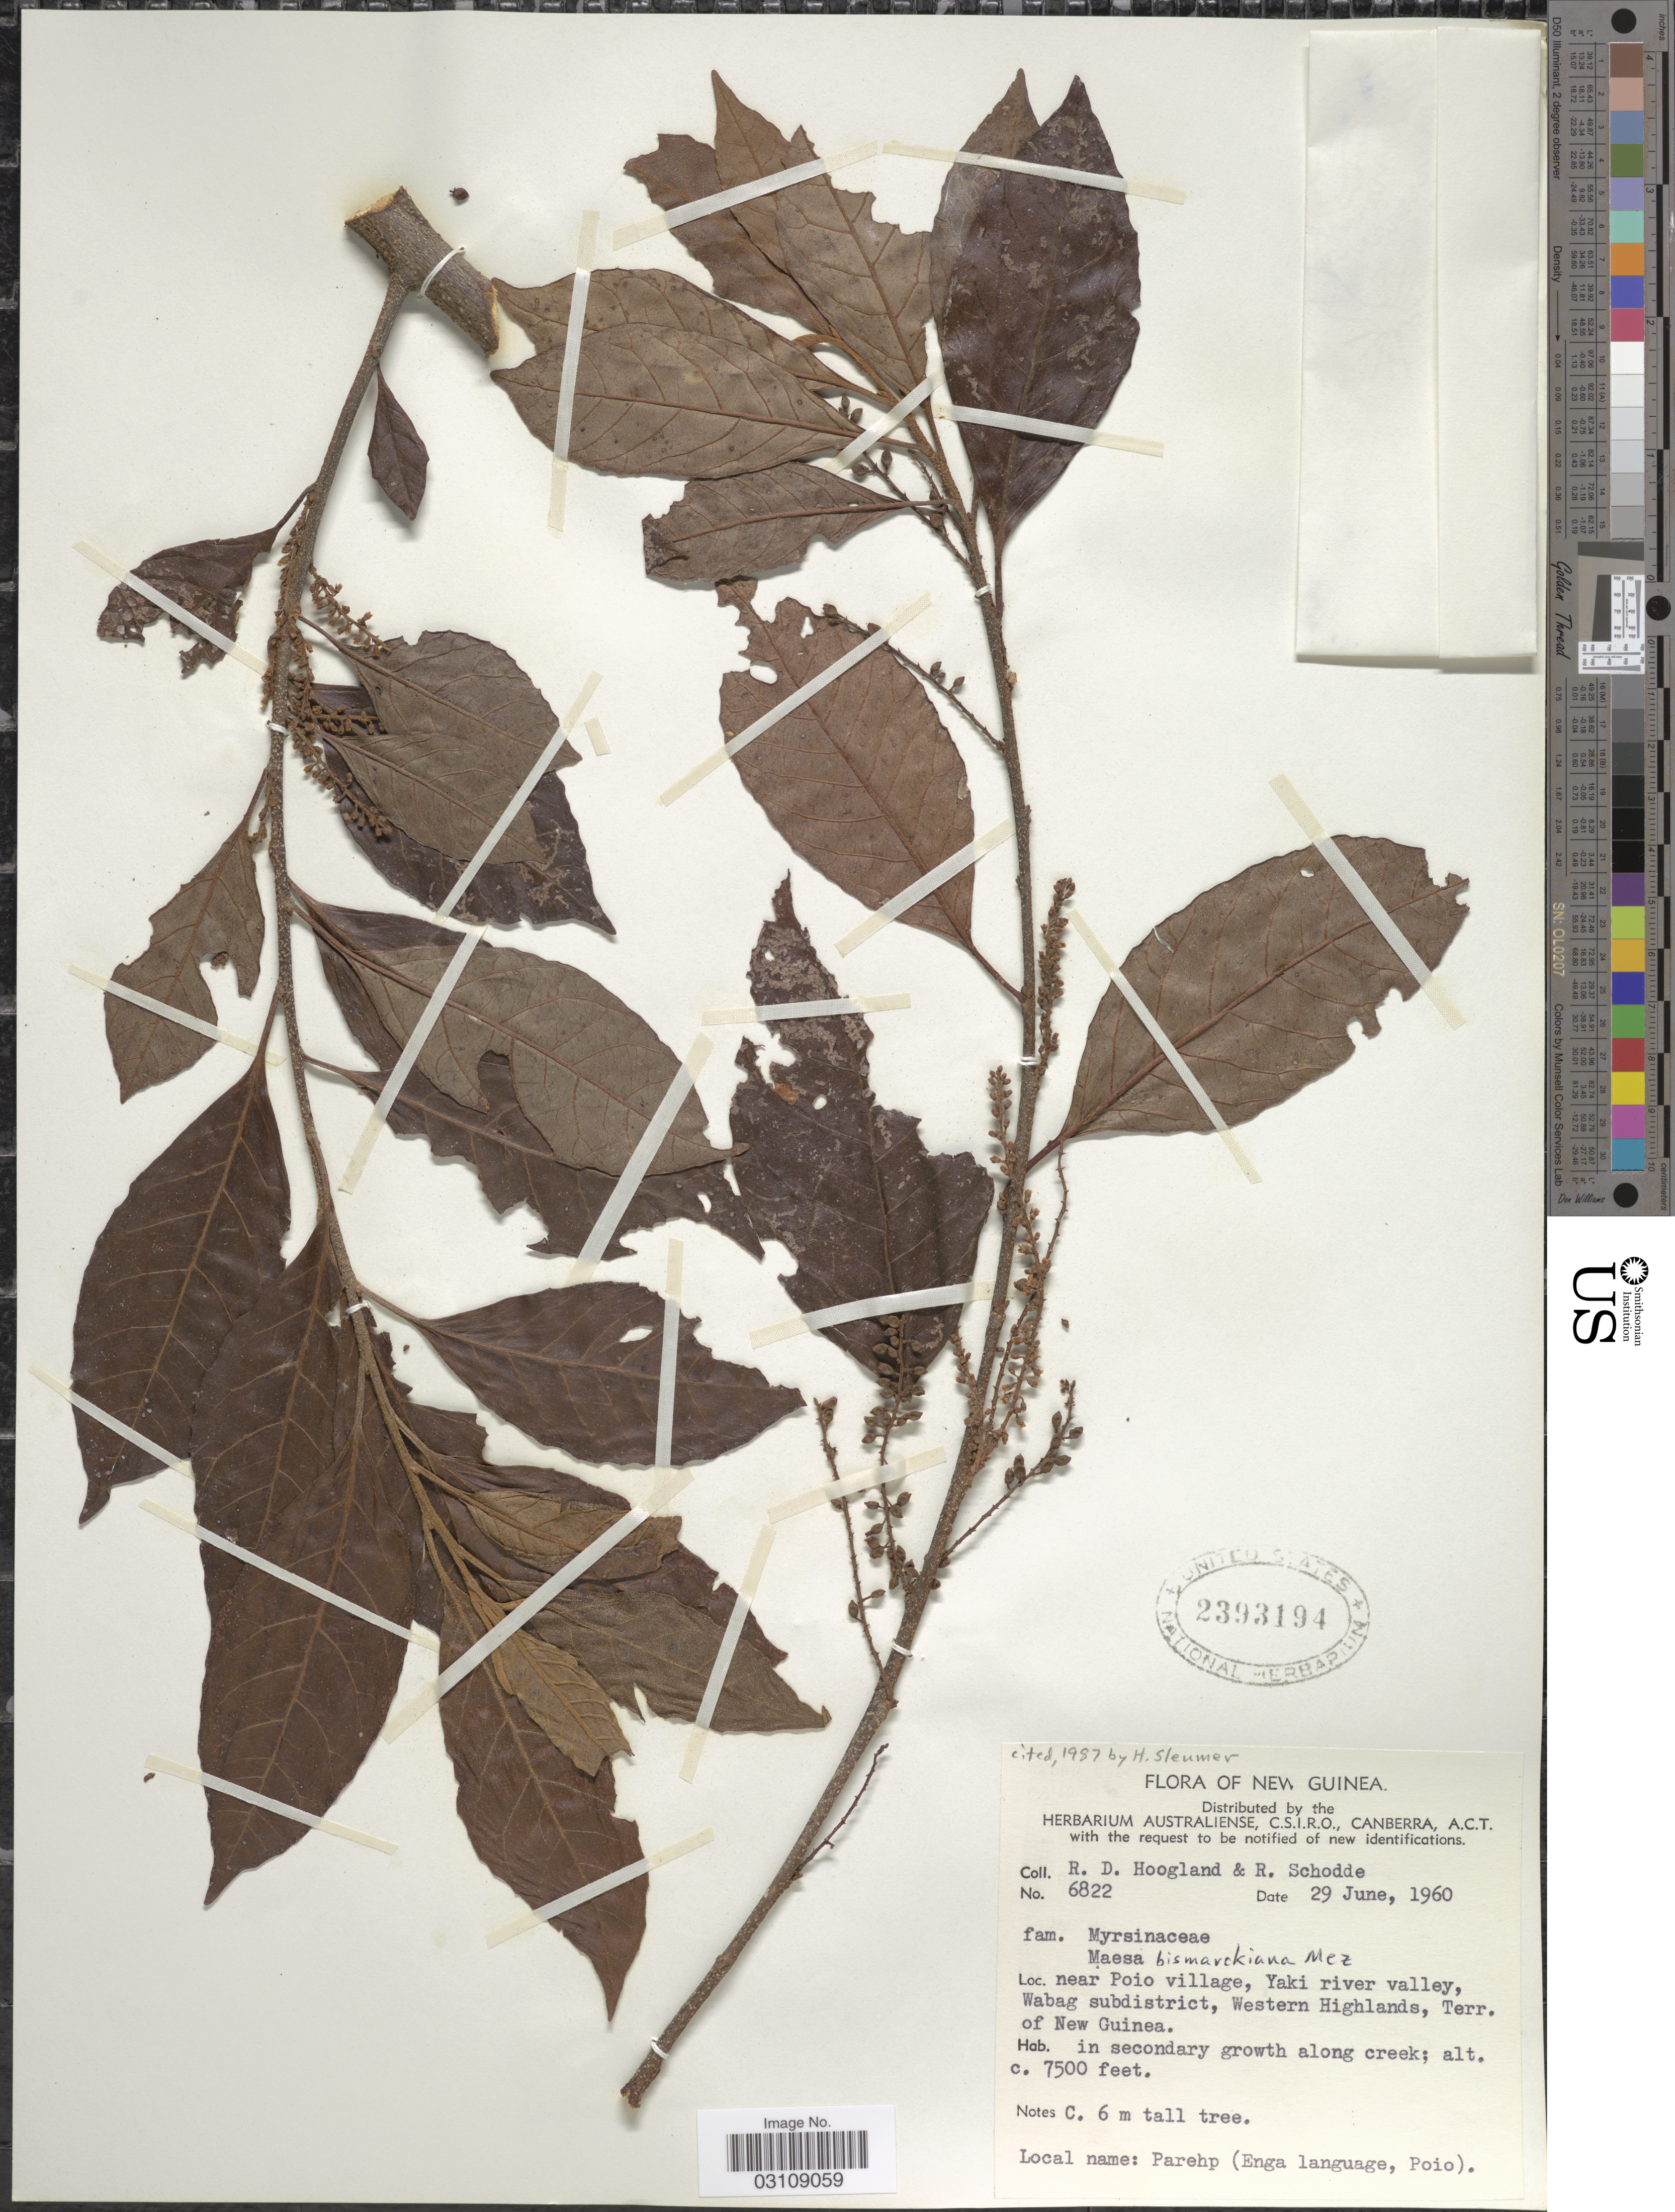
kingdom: Plantae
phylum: Tracheophyta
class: Magnoliopsida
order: Ericales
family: Primulaceae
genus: Maesa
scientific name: Maesa bismarckiana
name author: Mez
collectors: R. D. Hoogland & R. Schodde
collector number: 6822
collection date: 1960-06-29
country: Papua New Guinea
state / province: Western Highlands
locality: New Guinea, near Poio village, Yaki river valley, Wabag subdistrict, Terr. of New Guinea.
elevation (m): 2286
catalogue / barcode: US 2393194